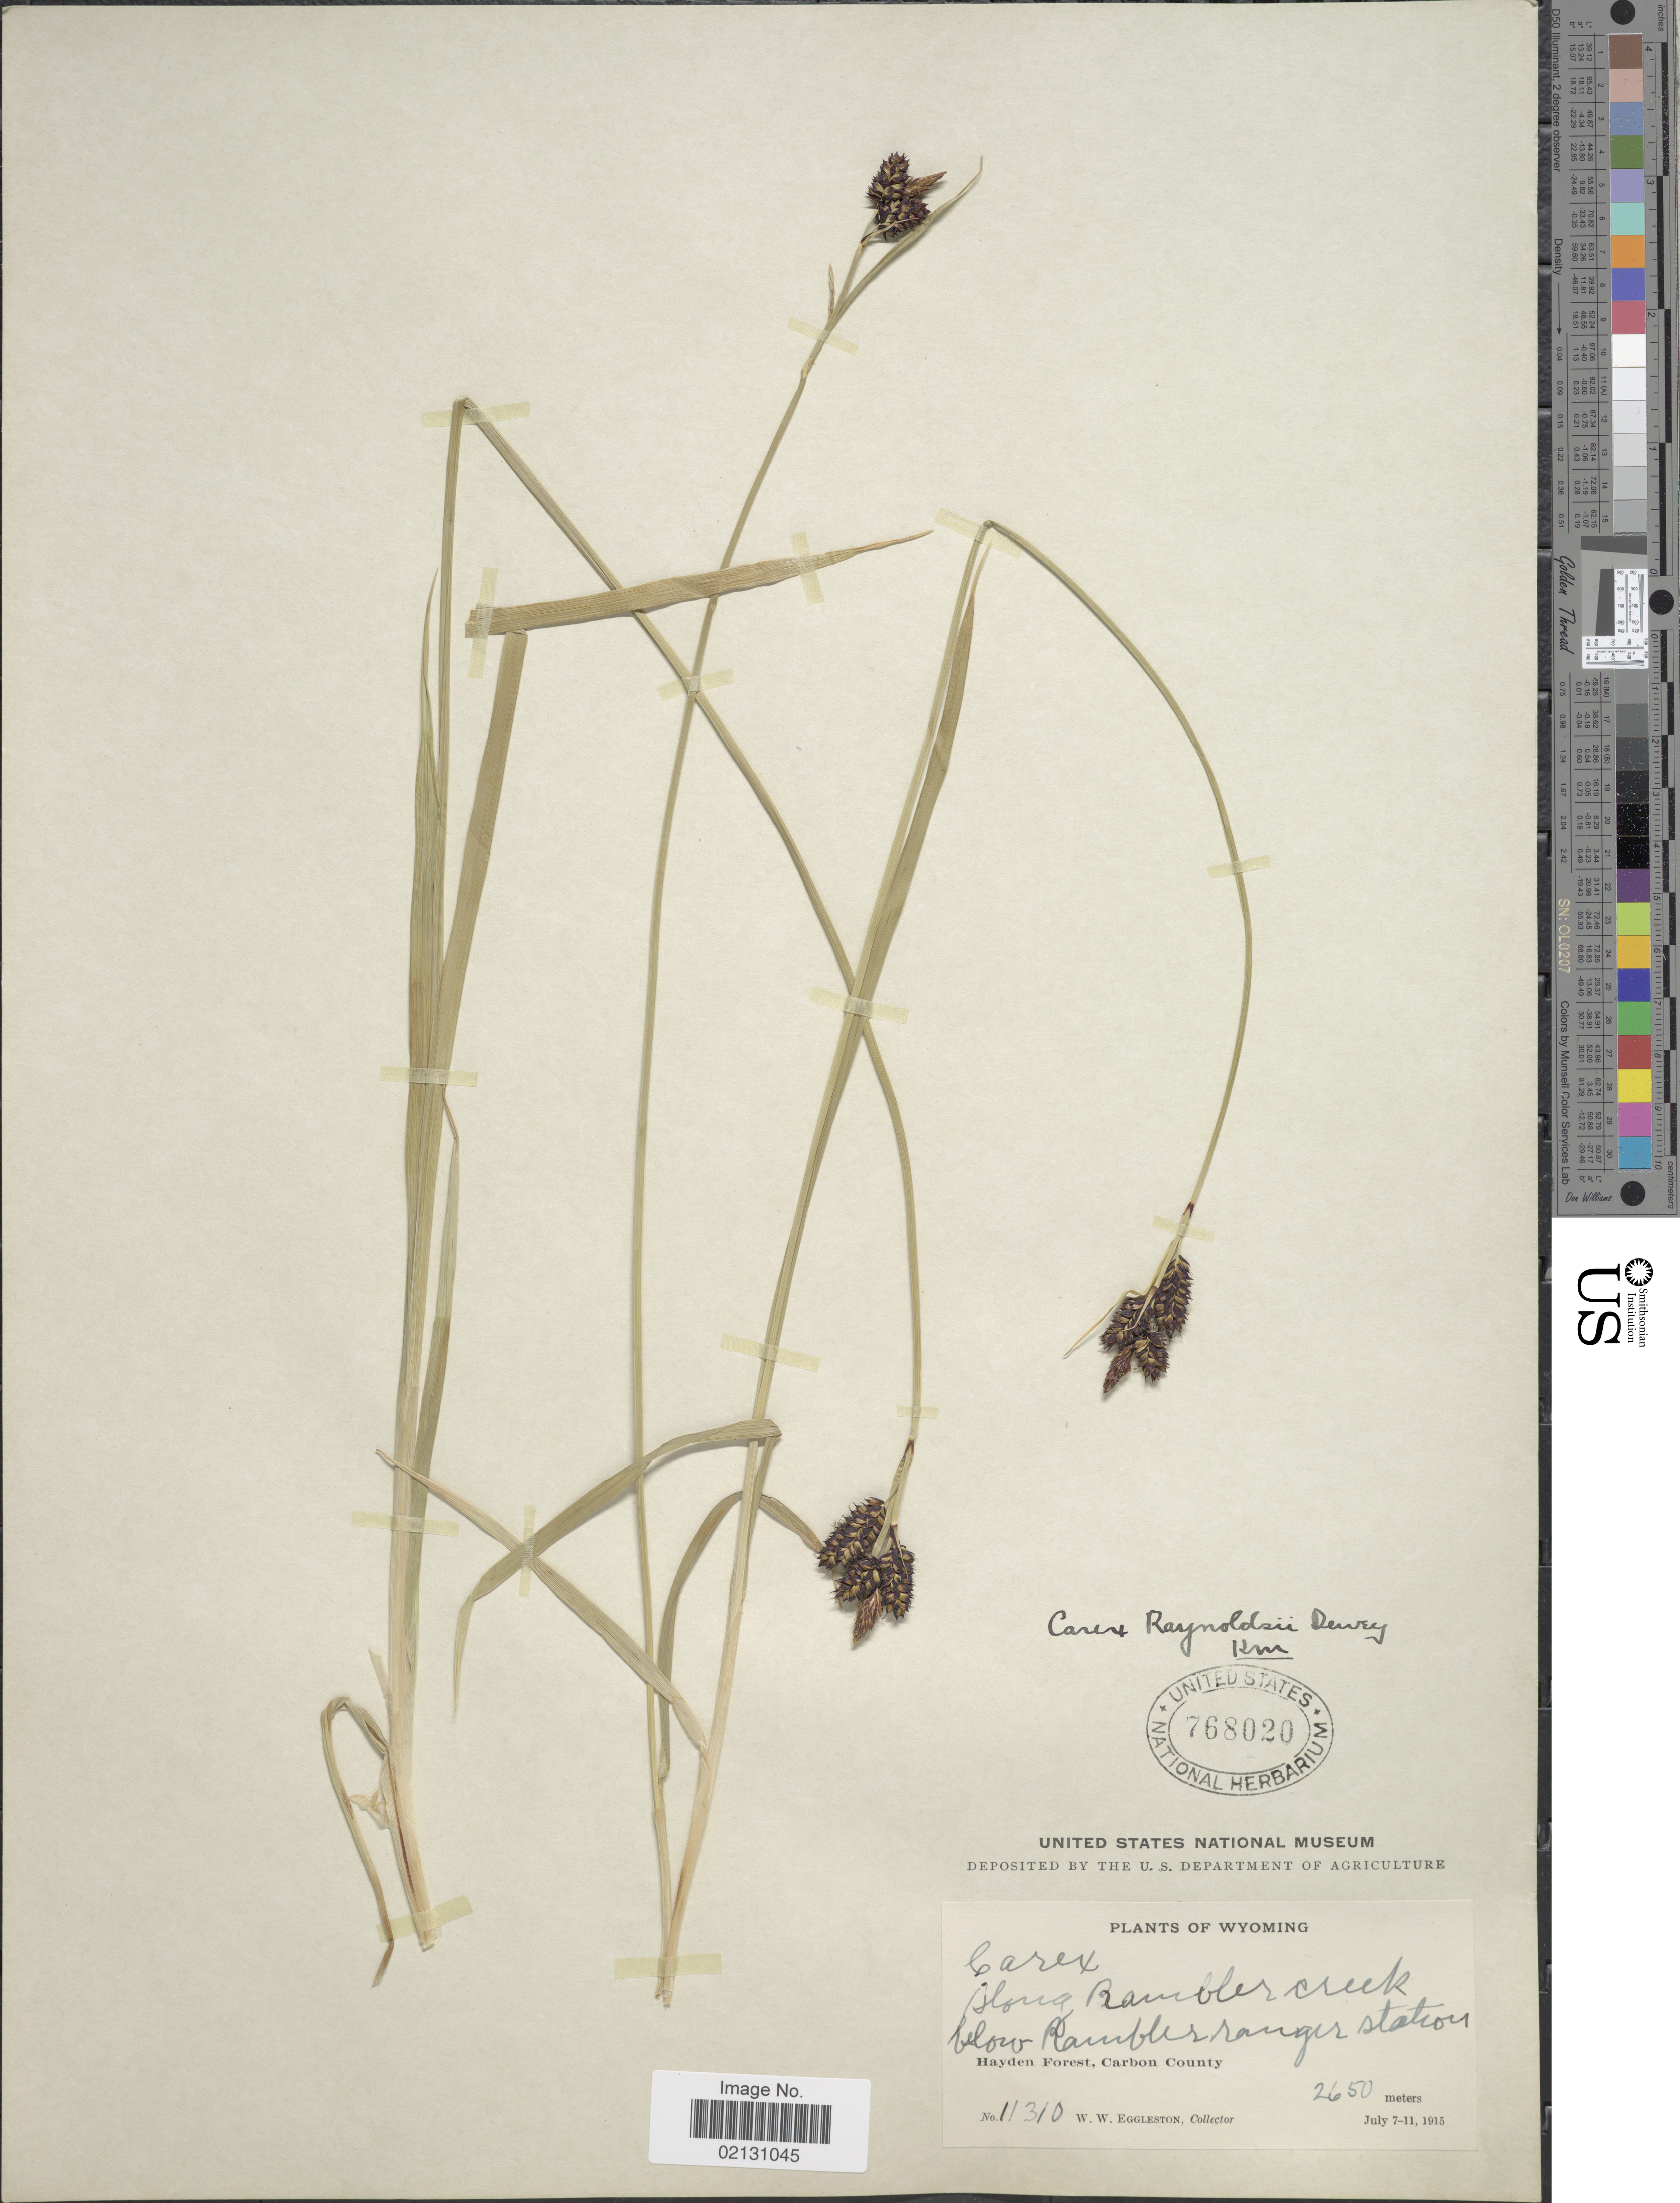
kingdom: Plantae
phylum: Tracheophyta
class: Liliopsida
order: Poales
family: Cyperaceae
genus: Carex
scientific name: Carex raynoldsii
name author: Dewey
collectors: W. W. Eggleston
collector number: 11310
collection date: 1915-07-07/1915-07-11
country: United States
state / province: Wyoming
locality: Along Rambler Creek below Ranbler ranger station, Hayden Forest, Carbon County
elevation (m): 2650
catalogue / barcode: US 768020